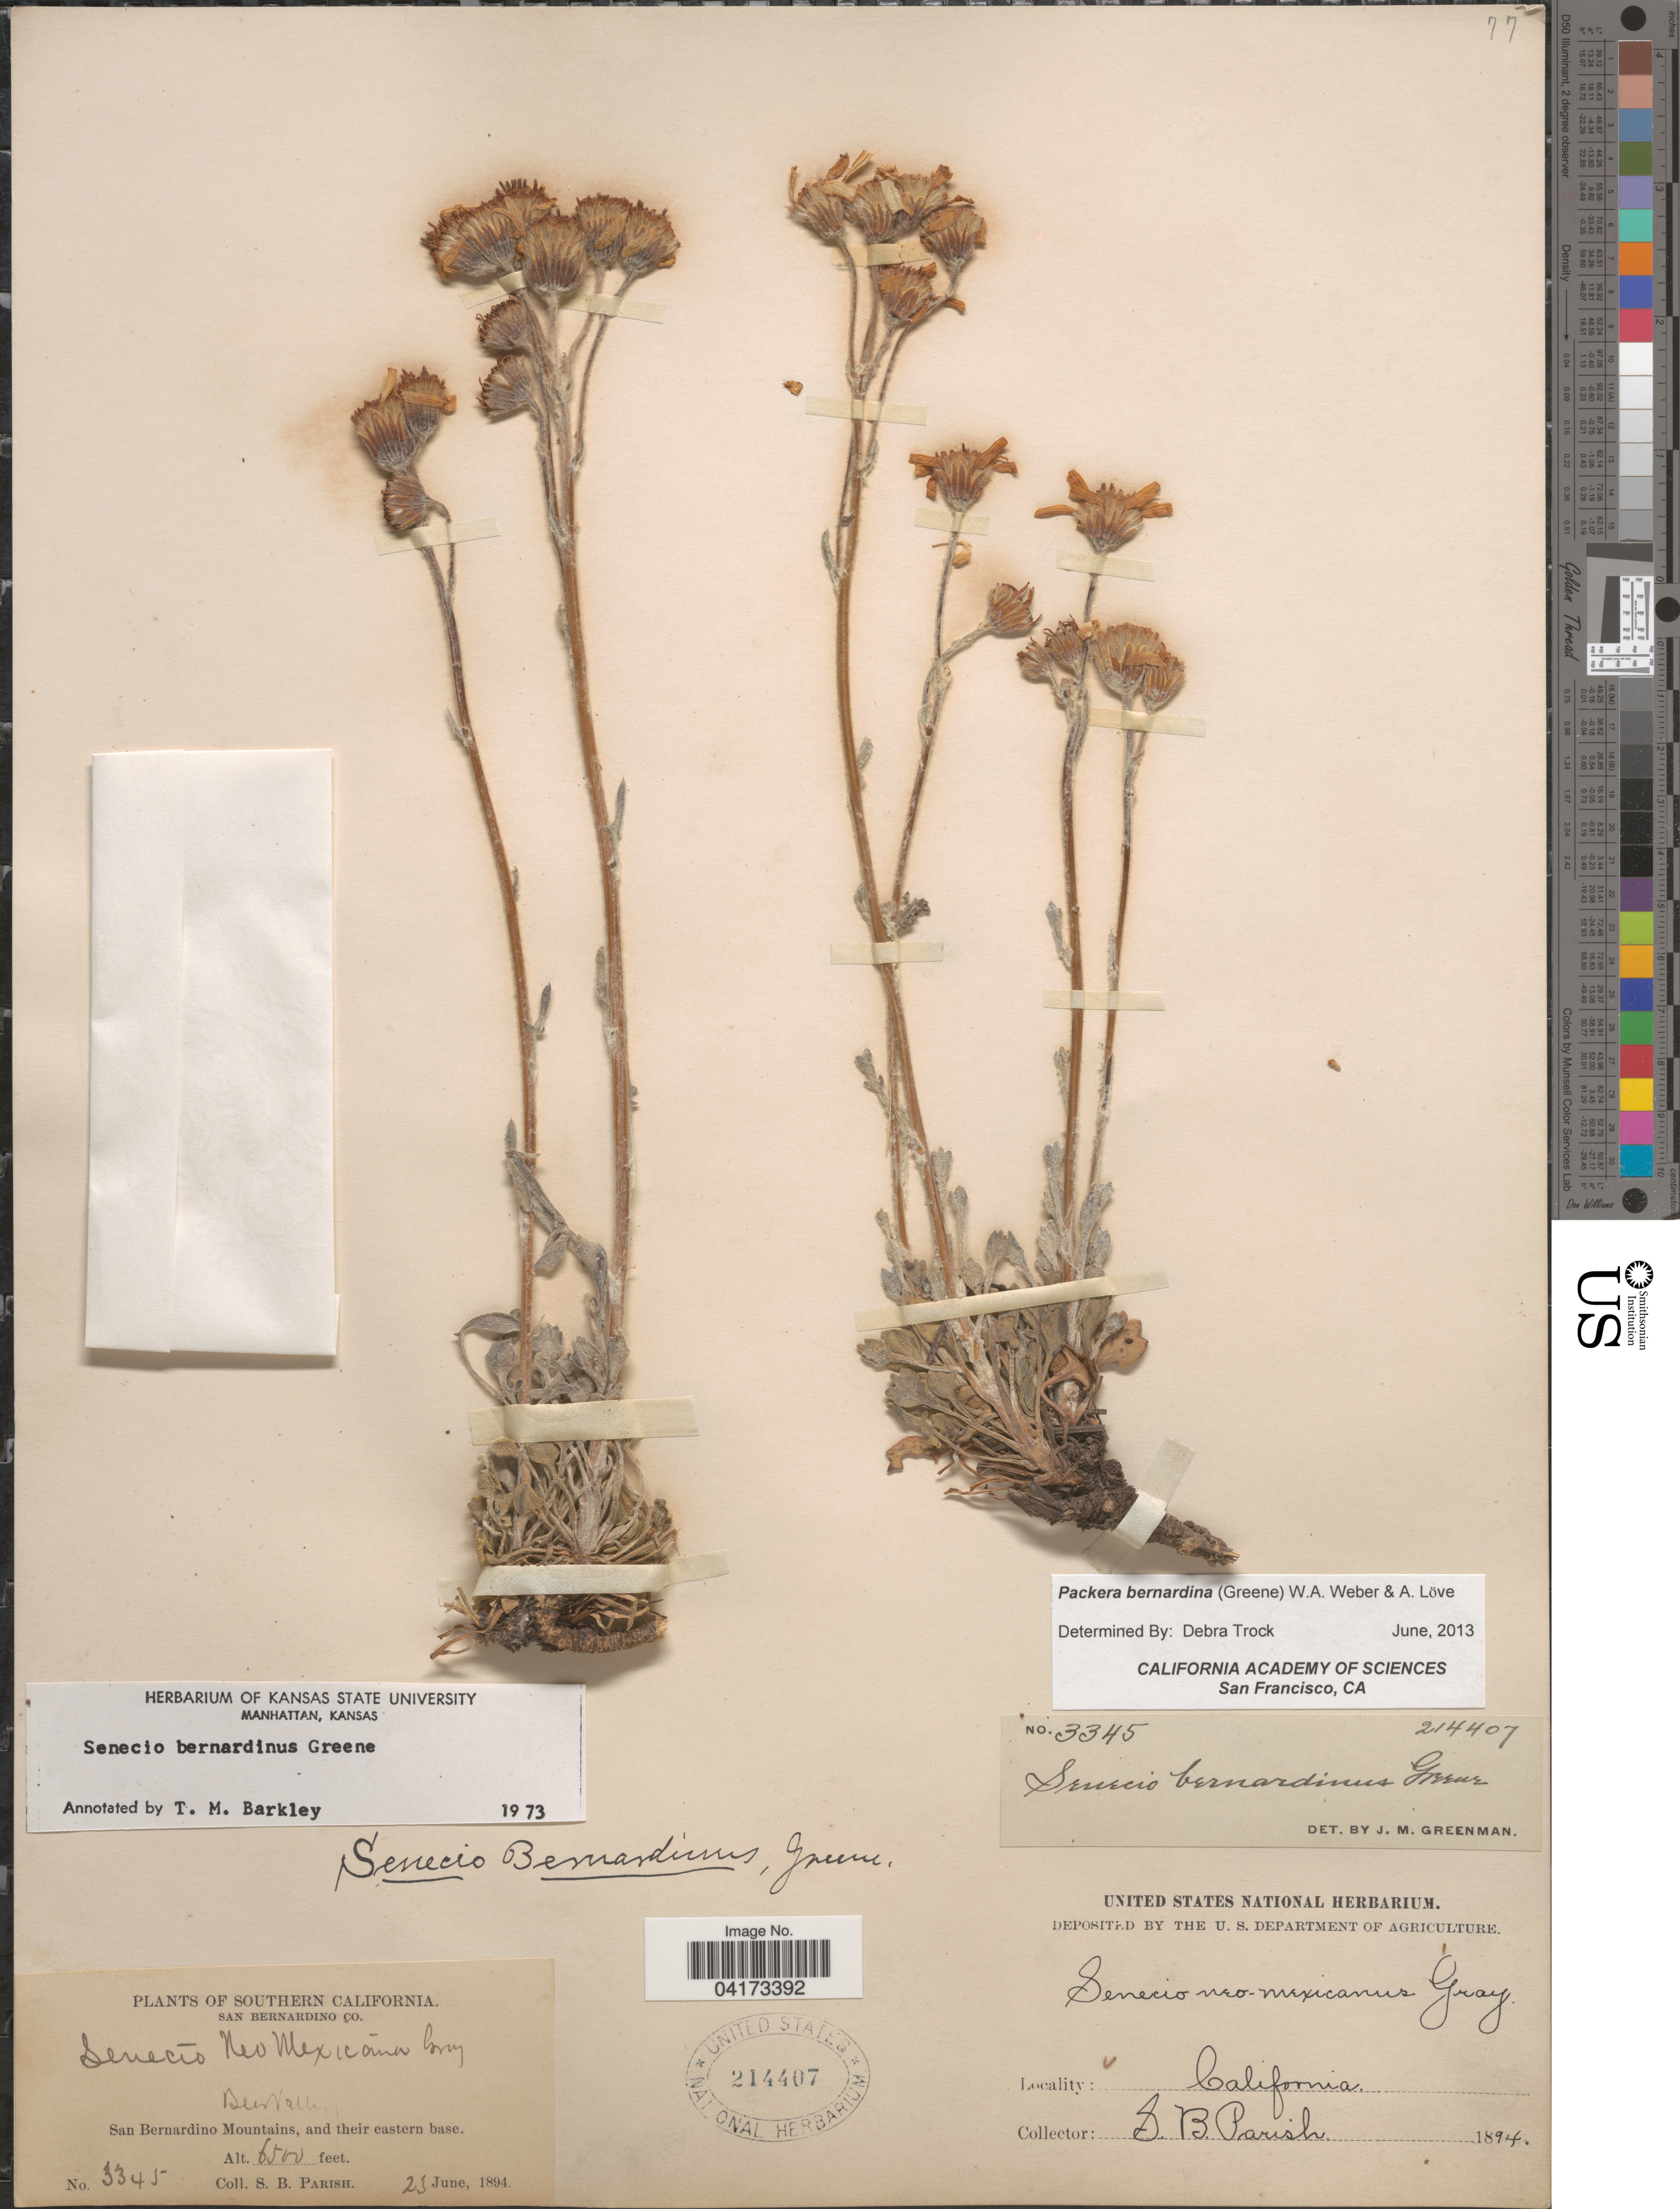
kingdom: Plantae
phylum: Tracheophyta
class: Magnoliopsida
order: Asterales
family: Asteraceae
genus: Packera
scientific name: Packera bernardina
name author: (Greene) W.A. Weber & Á. Löve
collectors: S. B. Parish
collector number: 3345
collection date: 1894-06-23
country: United States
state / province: California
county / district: San Bernardino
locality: Southern California. San Bernardino Co. Bear Valley. San Bernardino Mountains, and their eastern base.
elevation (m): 1981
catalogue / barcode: US 214407